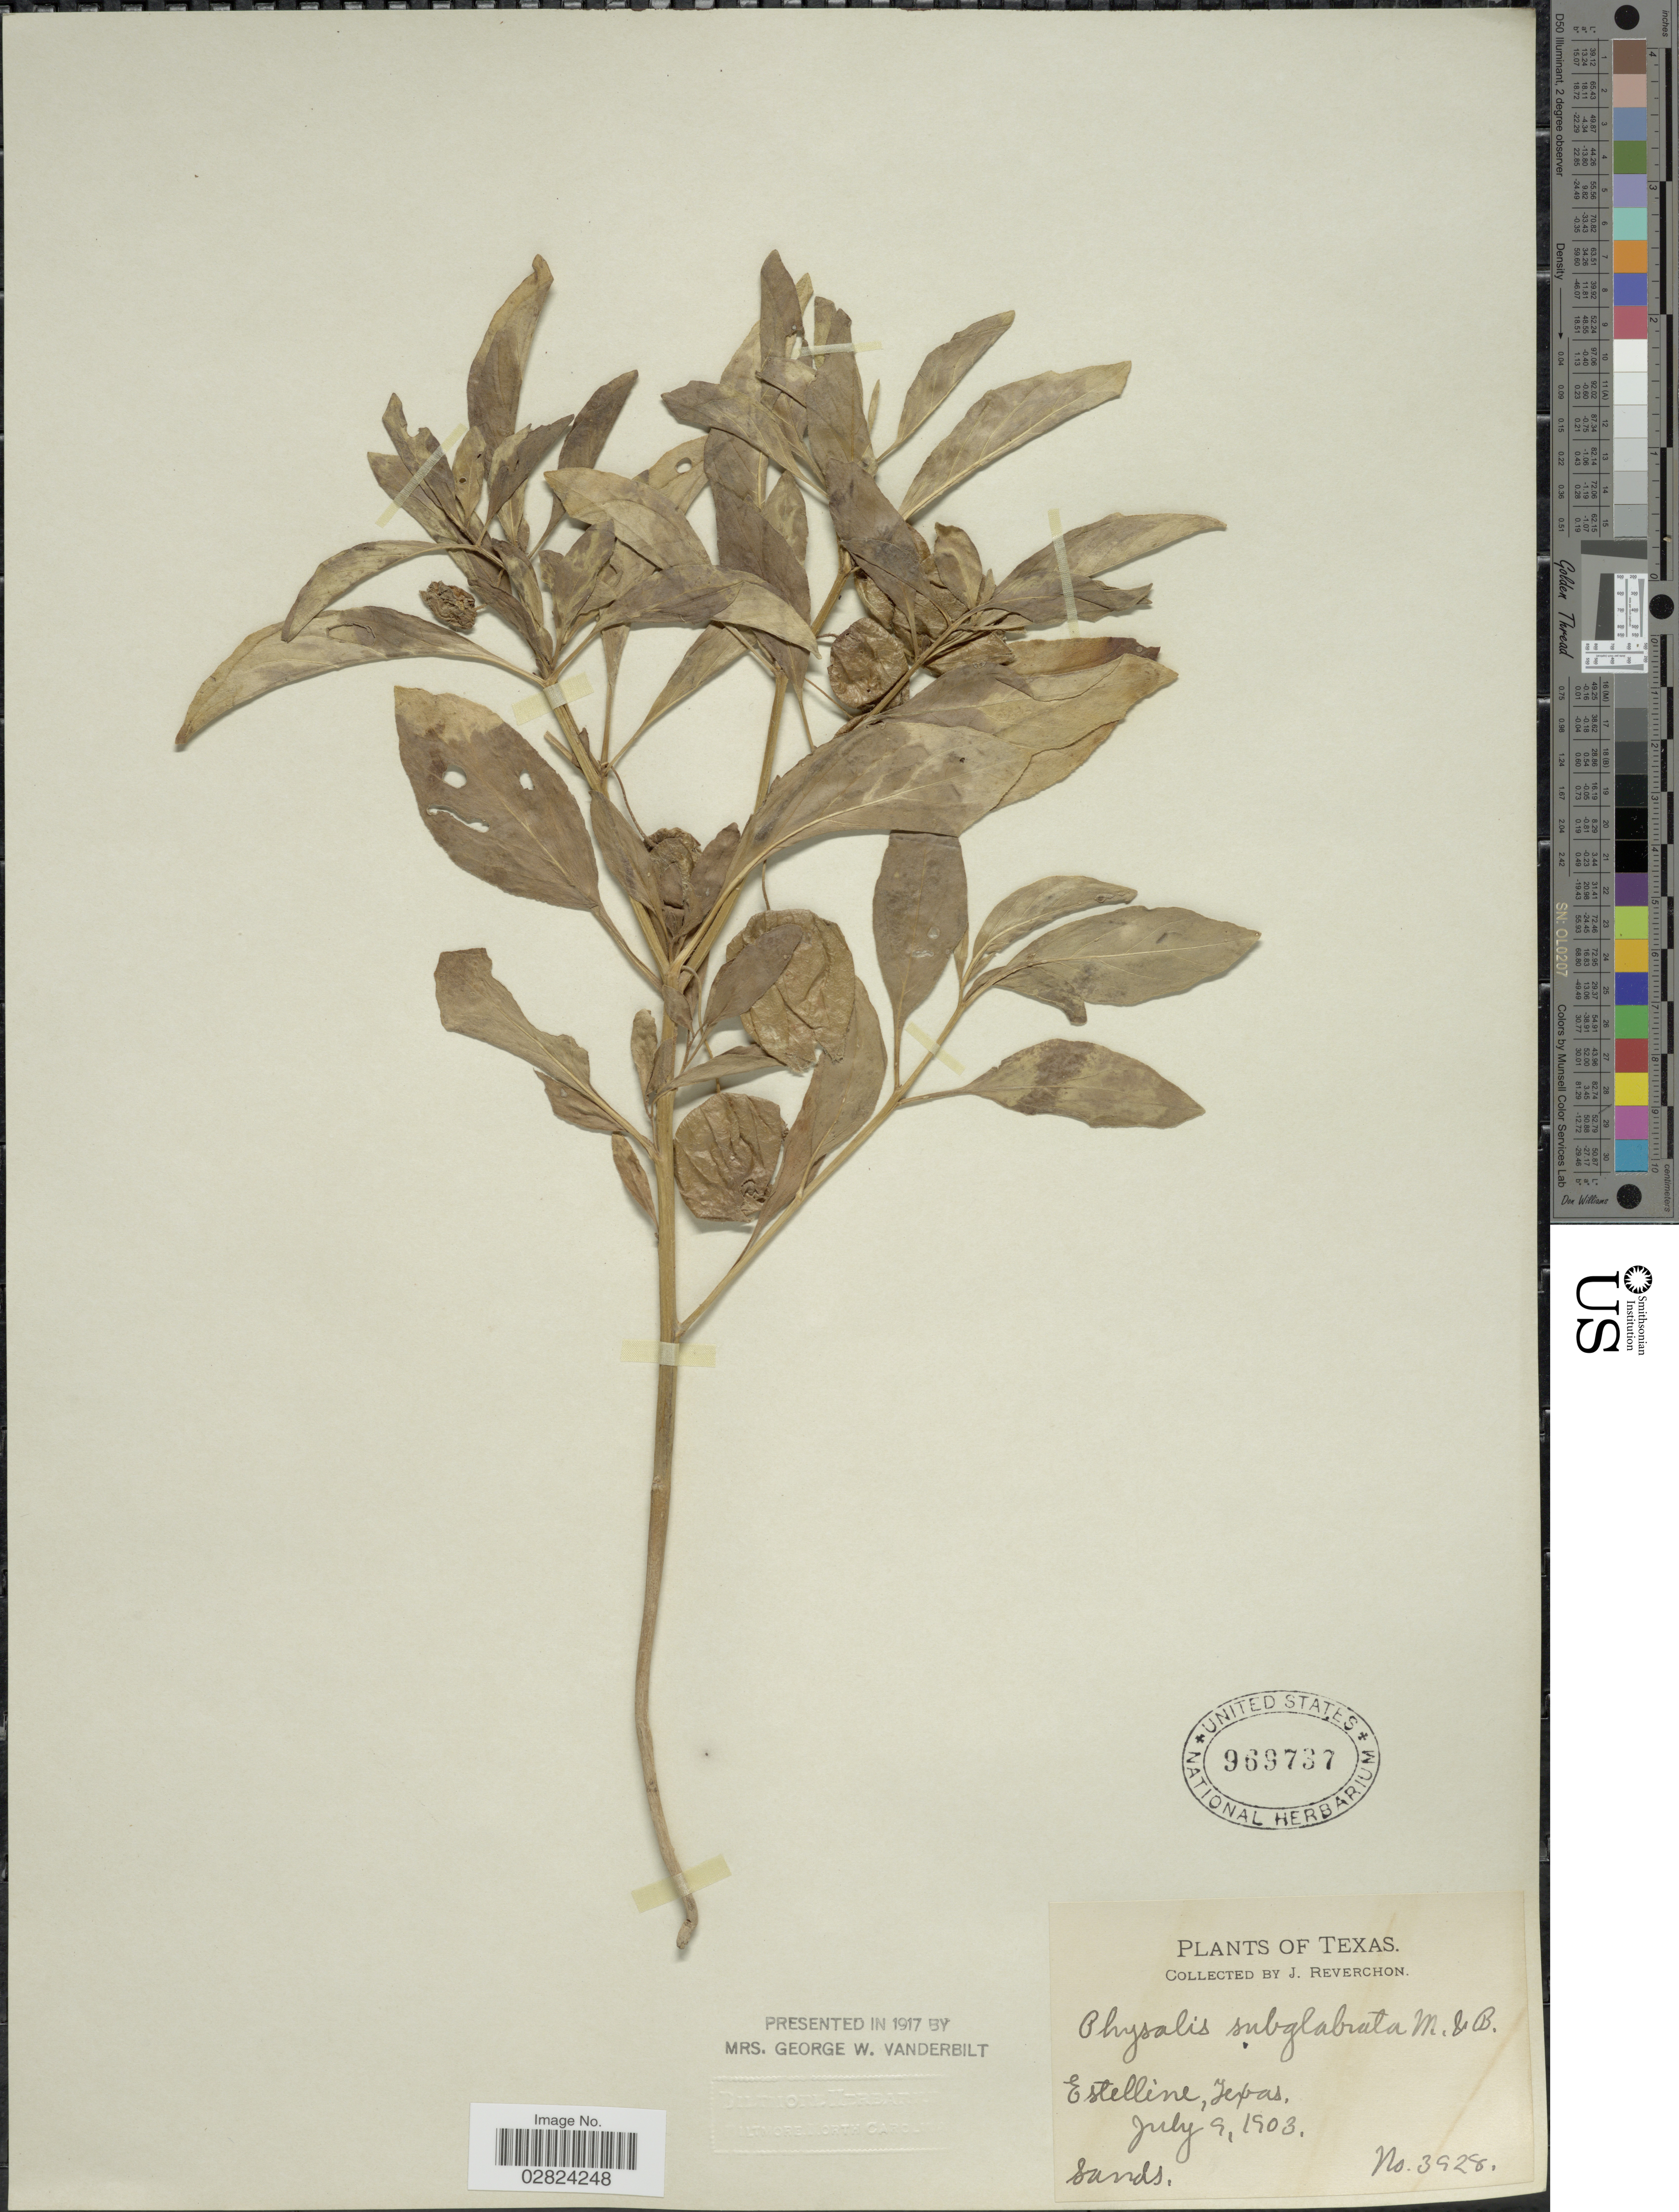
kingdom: Plantae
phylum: Tracheophyta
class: Magnoliopsida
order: Solanales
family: Solanaceae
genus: Physalis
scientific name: Physalis subglabrata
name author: Mack. & Bush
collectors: J. Reverchon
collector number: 3928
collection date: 1903-07-09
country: United States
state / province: Texas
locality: Estelline.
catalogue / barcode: US 969737